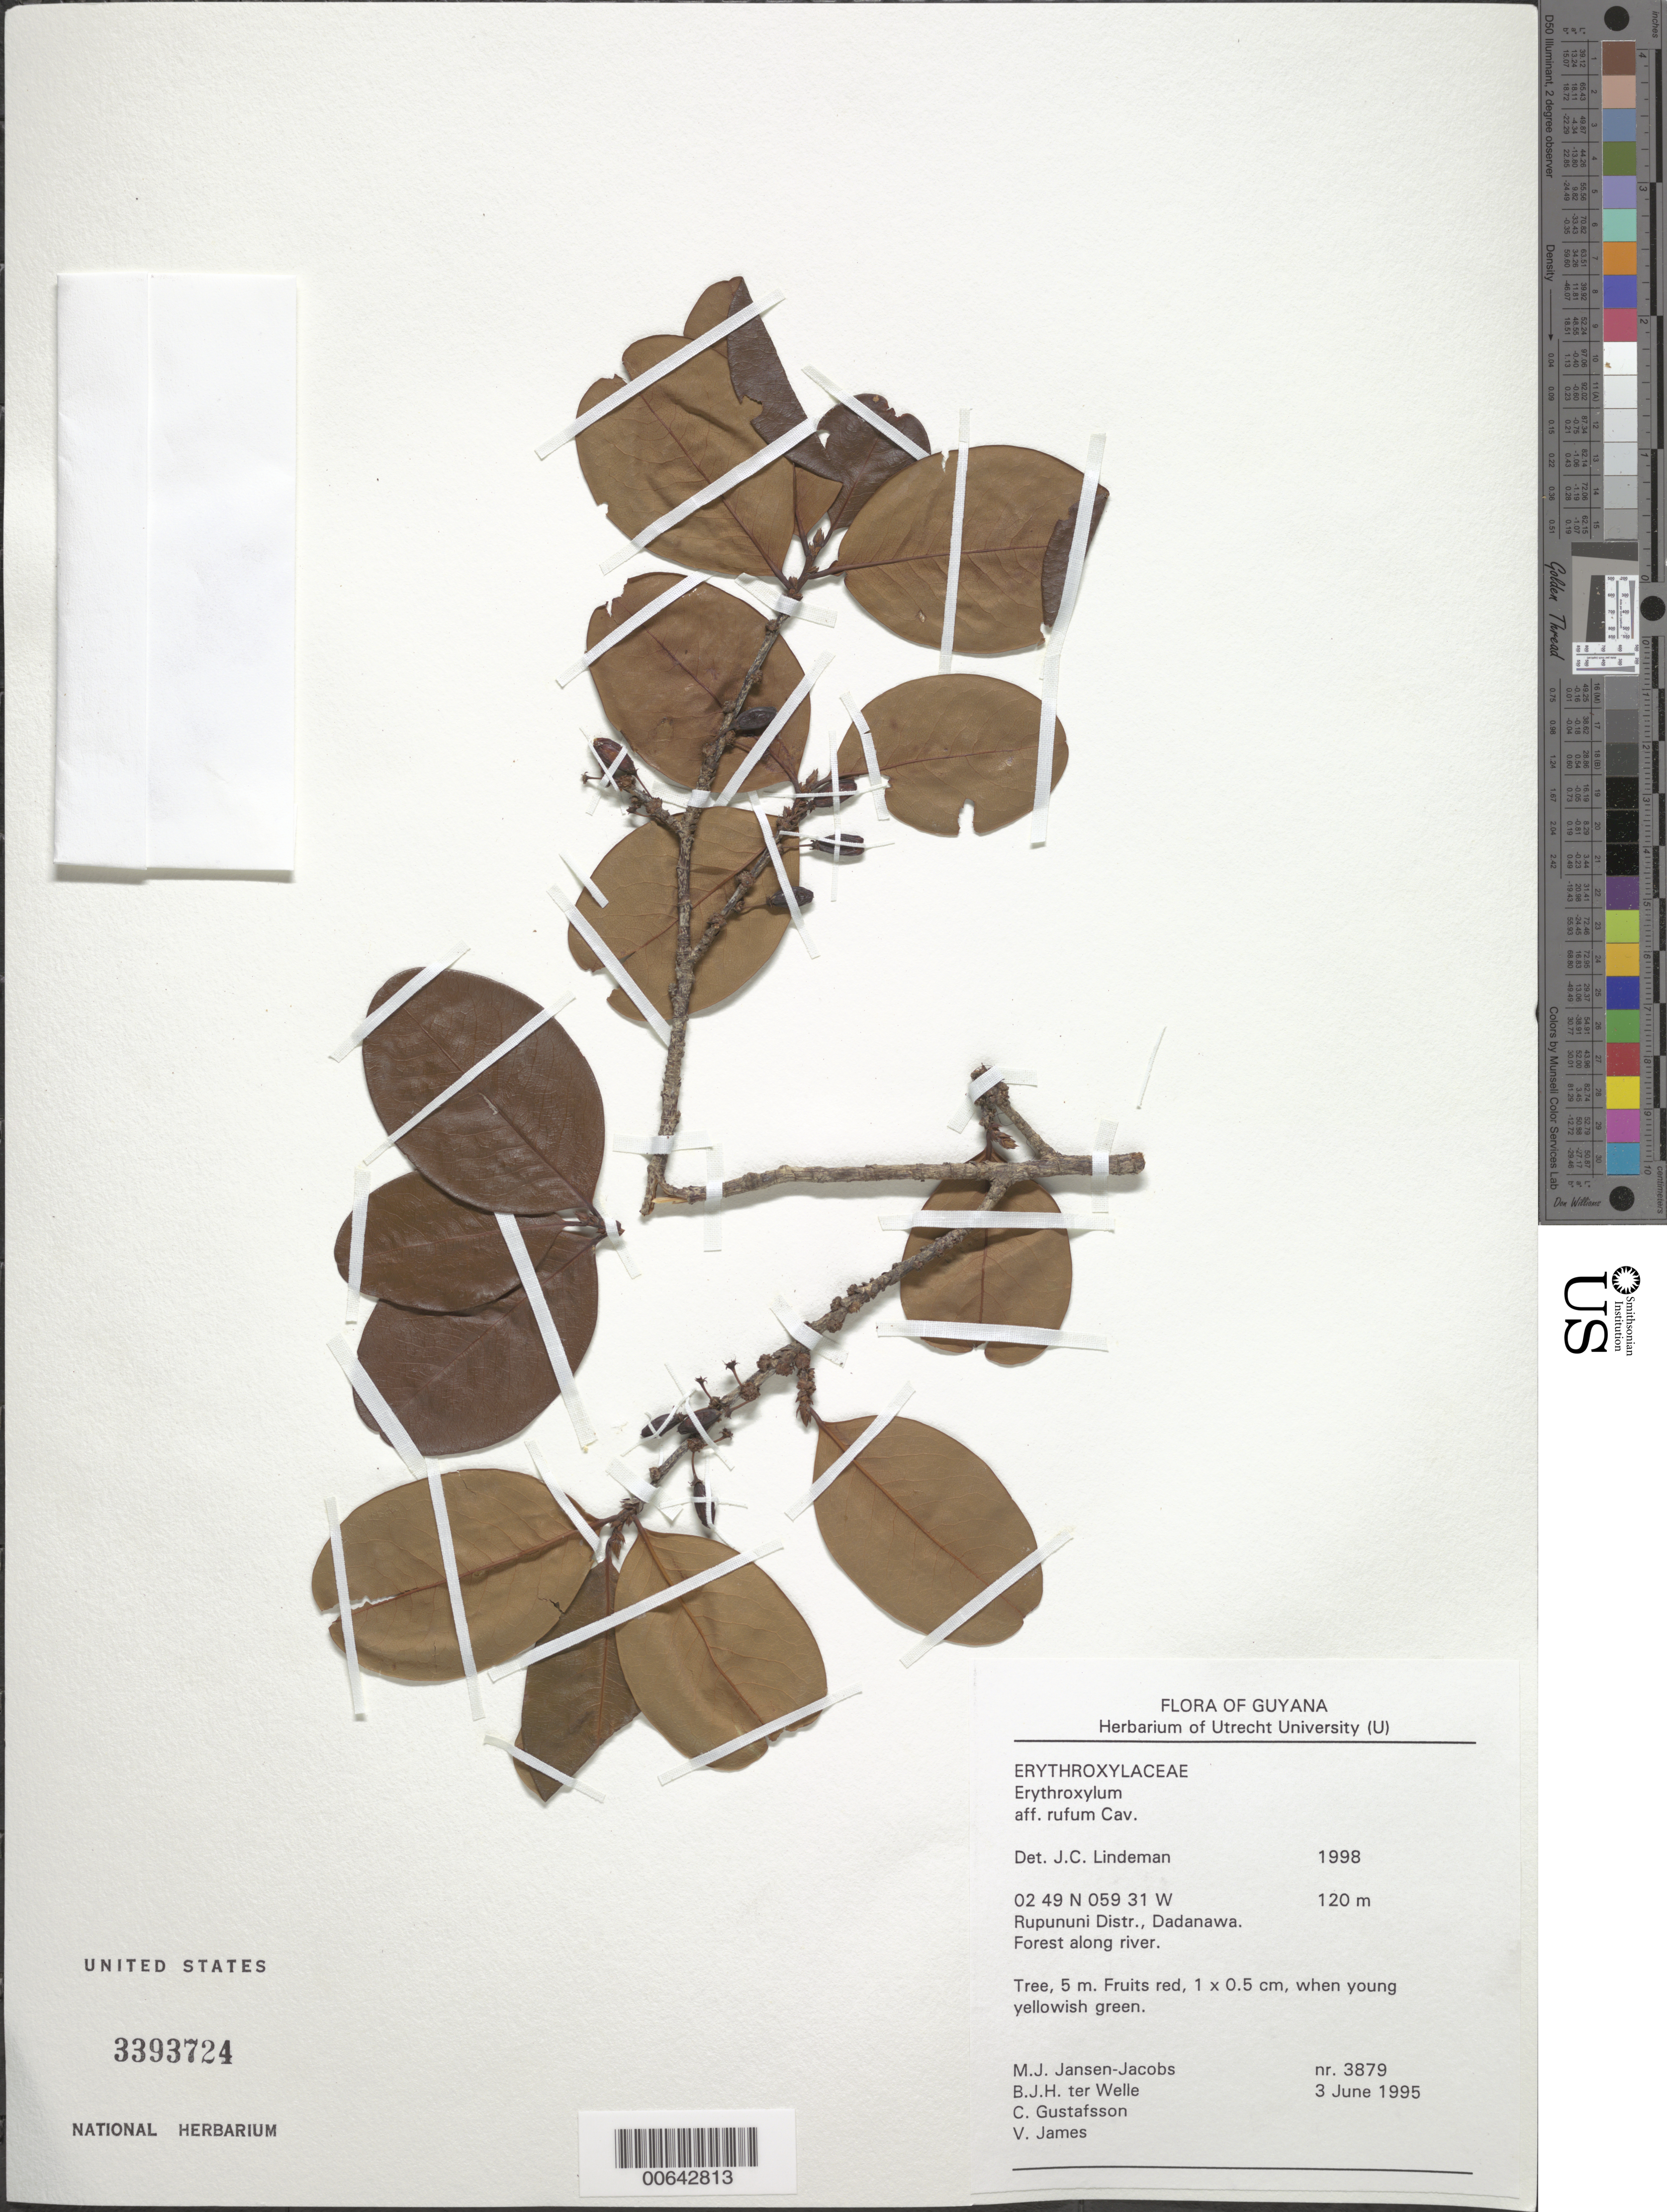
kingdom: Plantae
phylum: Tracheophyta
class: Magnoliopsida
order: Malpighiales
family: Erythroxylaceae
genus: Erythroxylum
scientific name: Erythroxylum rufum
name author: Cav.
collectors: M. J. Jansen-Jacobs, B. Welle, C. Gustafsson & V. James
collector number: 3879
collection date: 1995-06-03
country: Guyana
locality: Rupununi Distr., Dadanawa.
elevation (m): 120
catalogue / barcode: US 3393724